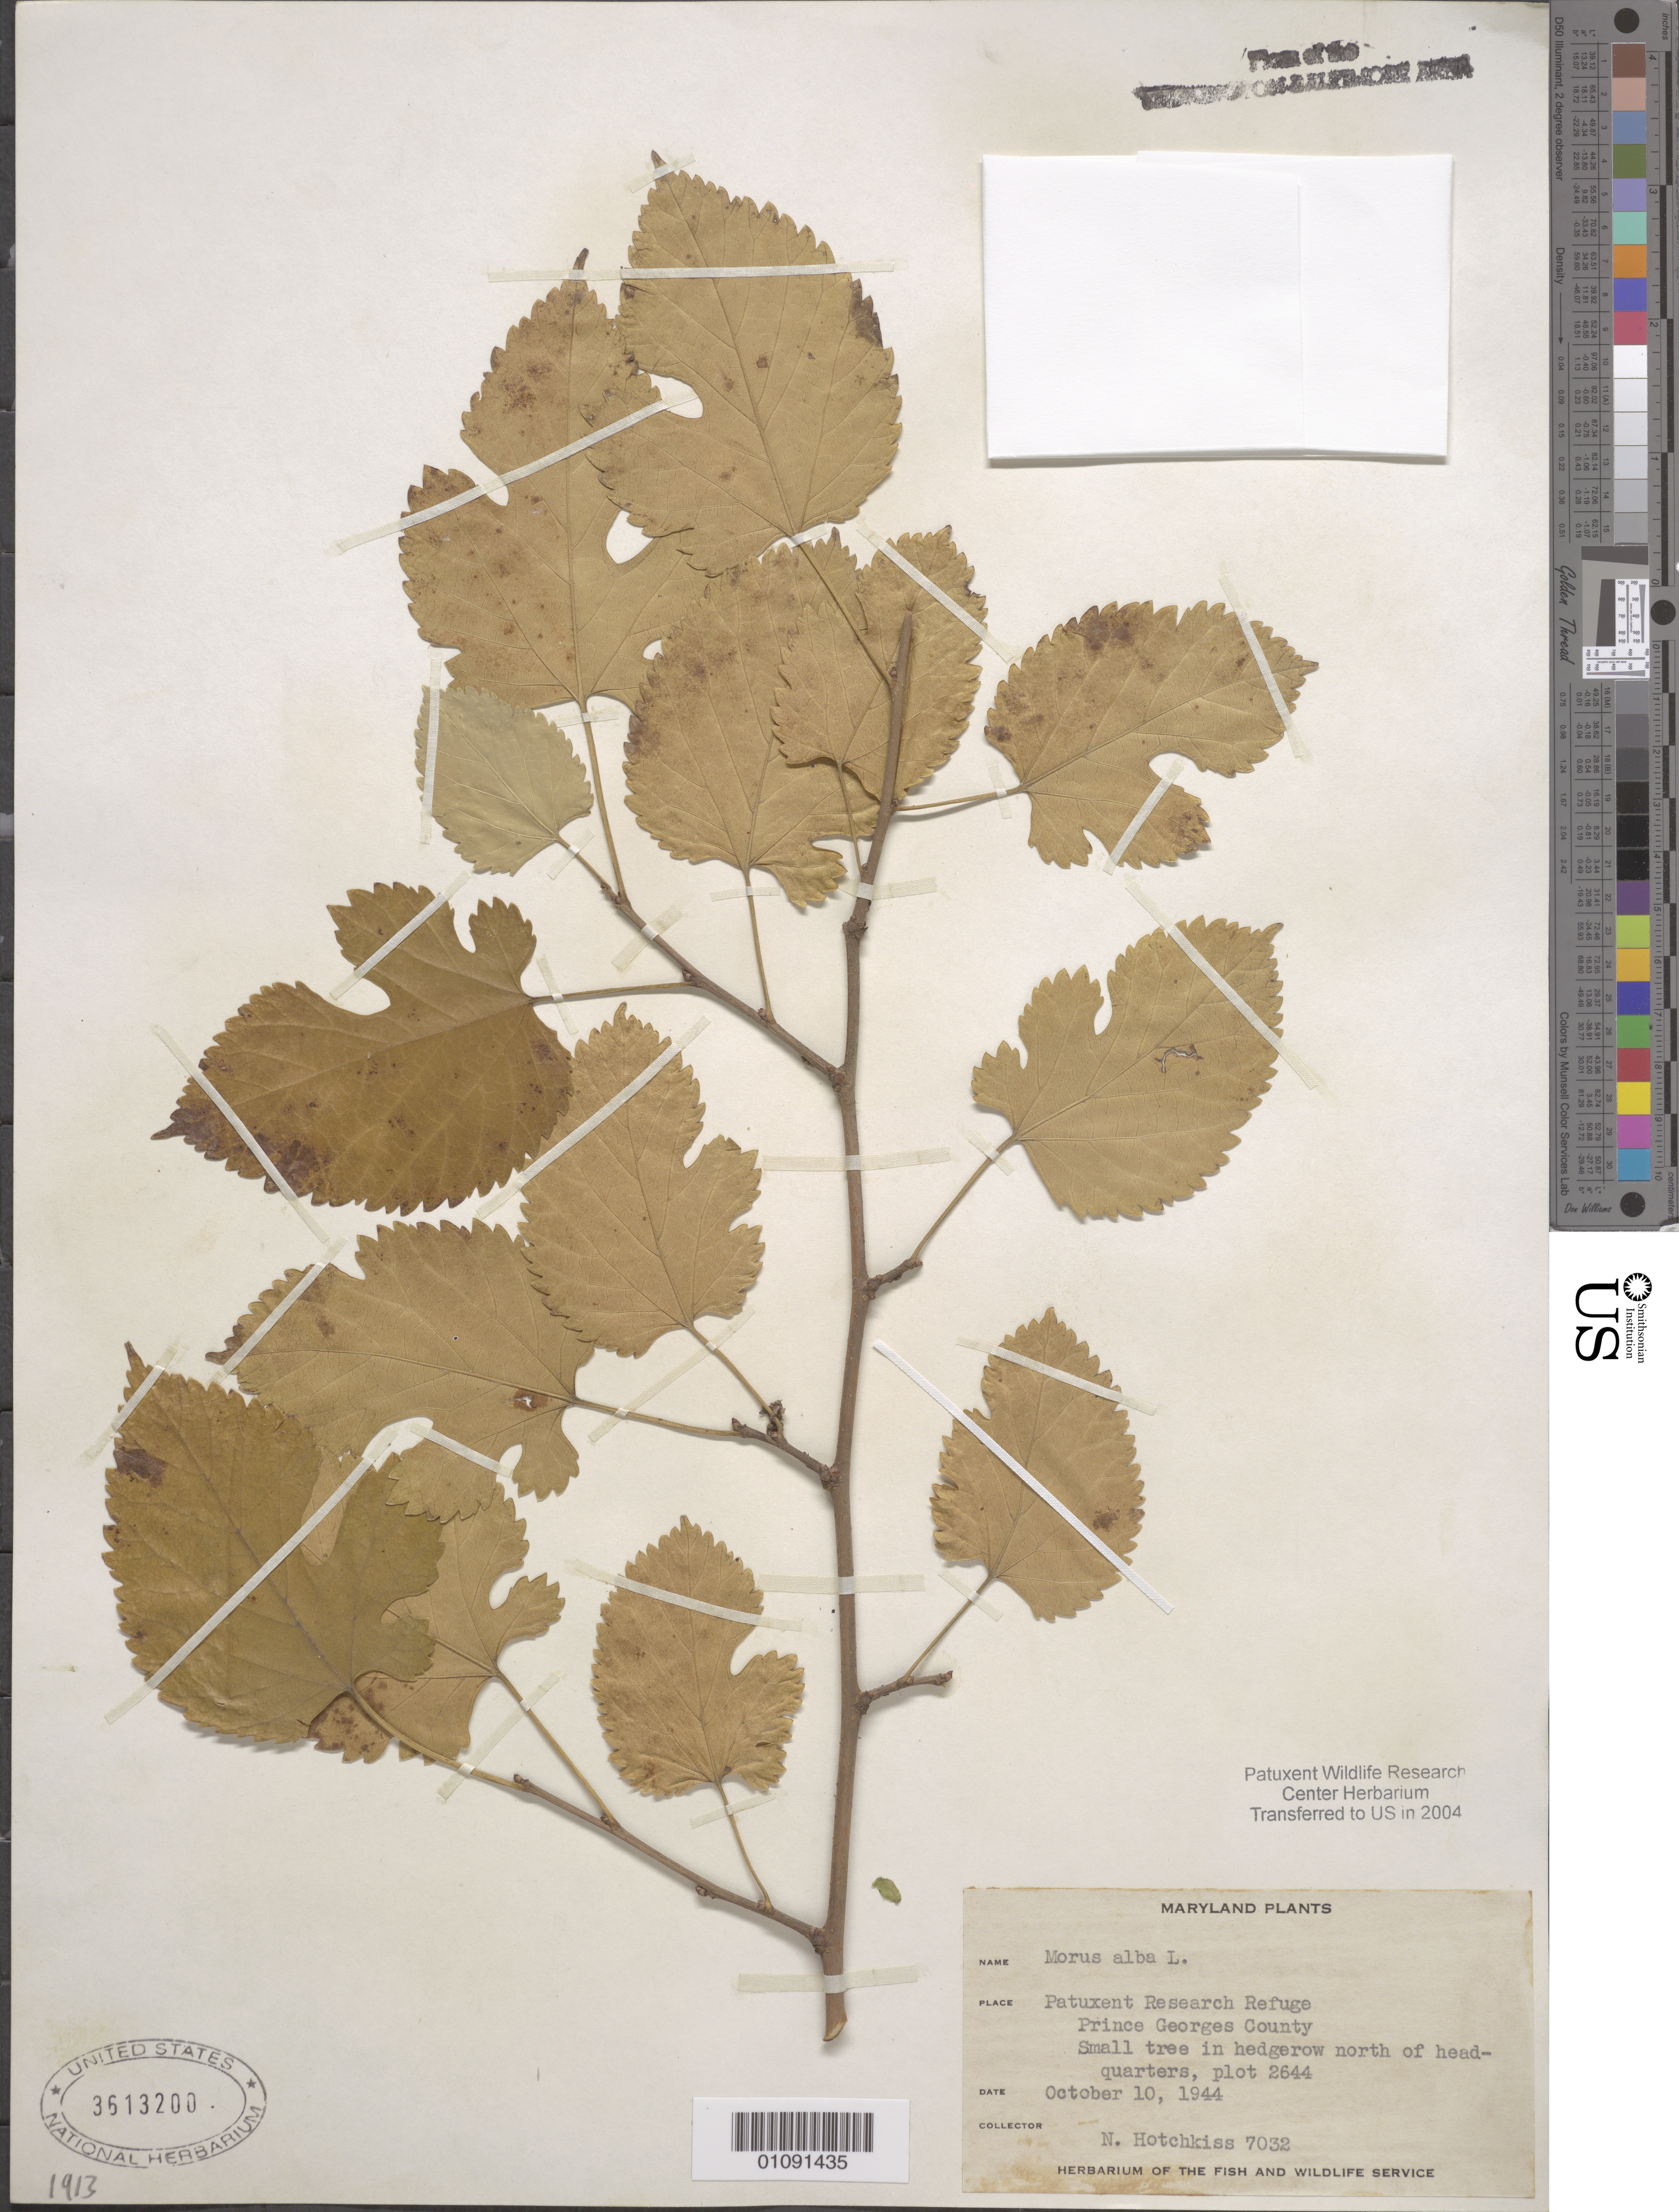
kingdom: Plantae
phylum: Tracheophyta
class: Magnoliopsida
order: Rosales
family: Moraceae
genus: Morus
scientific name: Morus alba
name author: L.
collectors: N. Hotchkiss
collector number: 7032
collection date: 1944-10-10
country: United States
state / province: Maryland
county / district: Prince George's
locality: Patuxent Wildlife Refuge. N. of headquarters, plot 2644.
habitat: Small tree in hedgerow.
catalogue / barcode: US 3613200